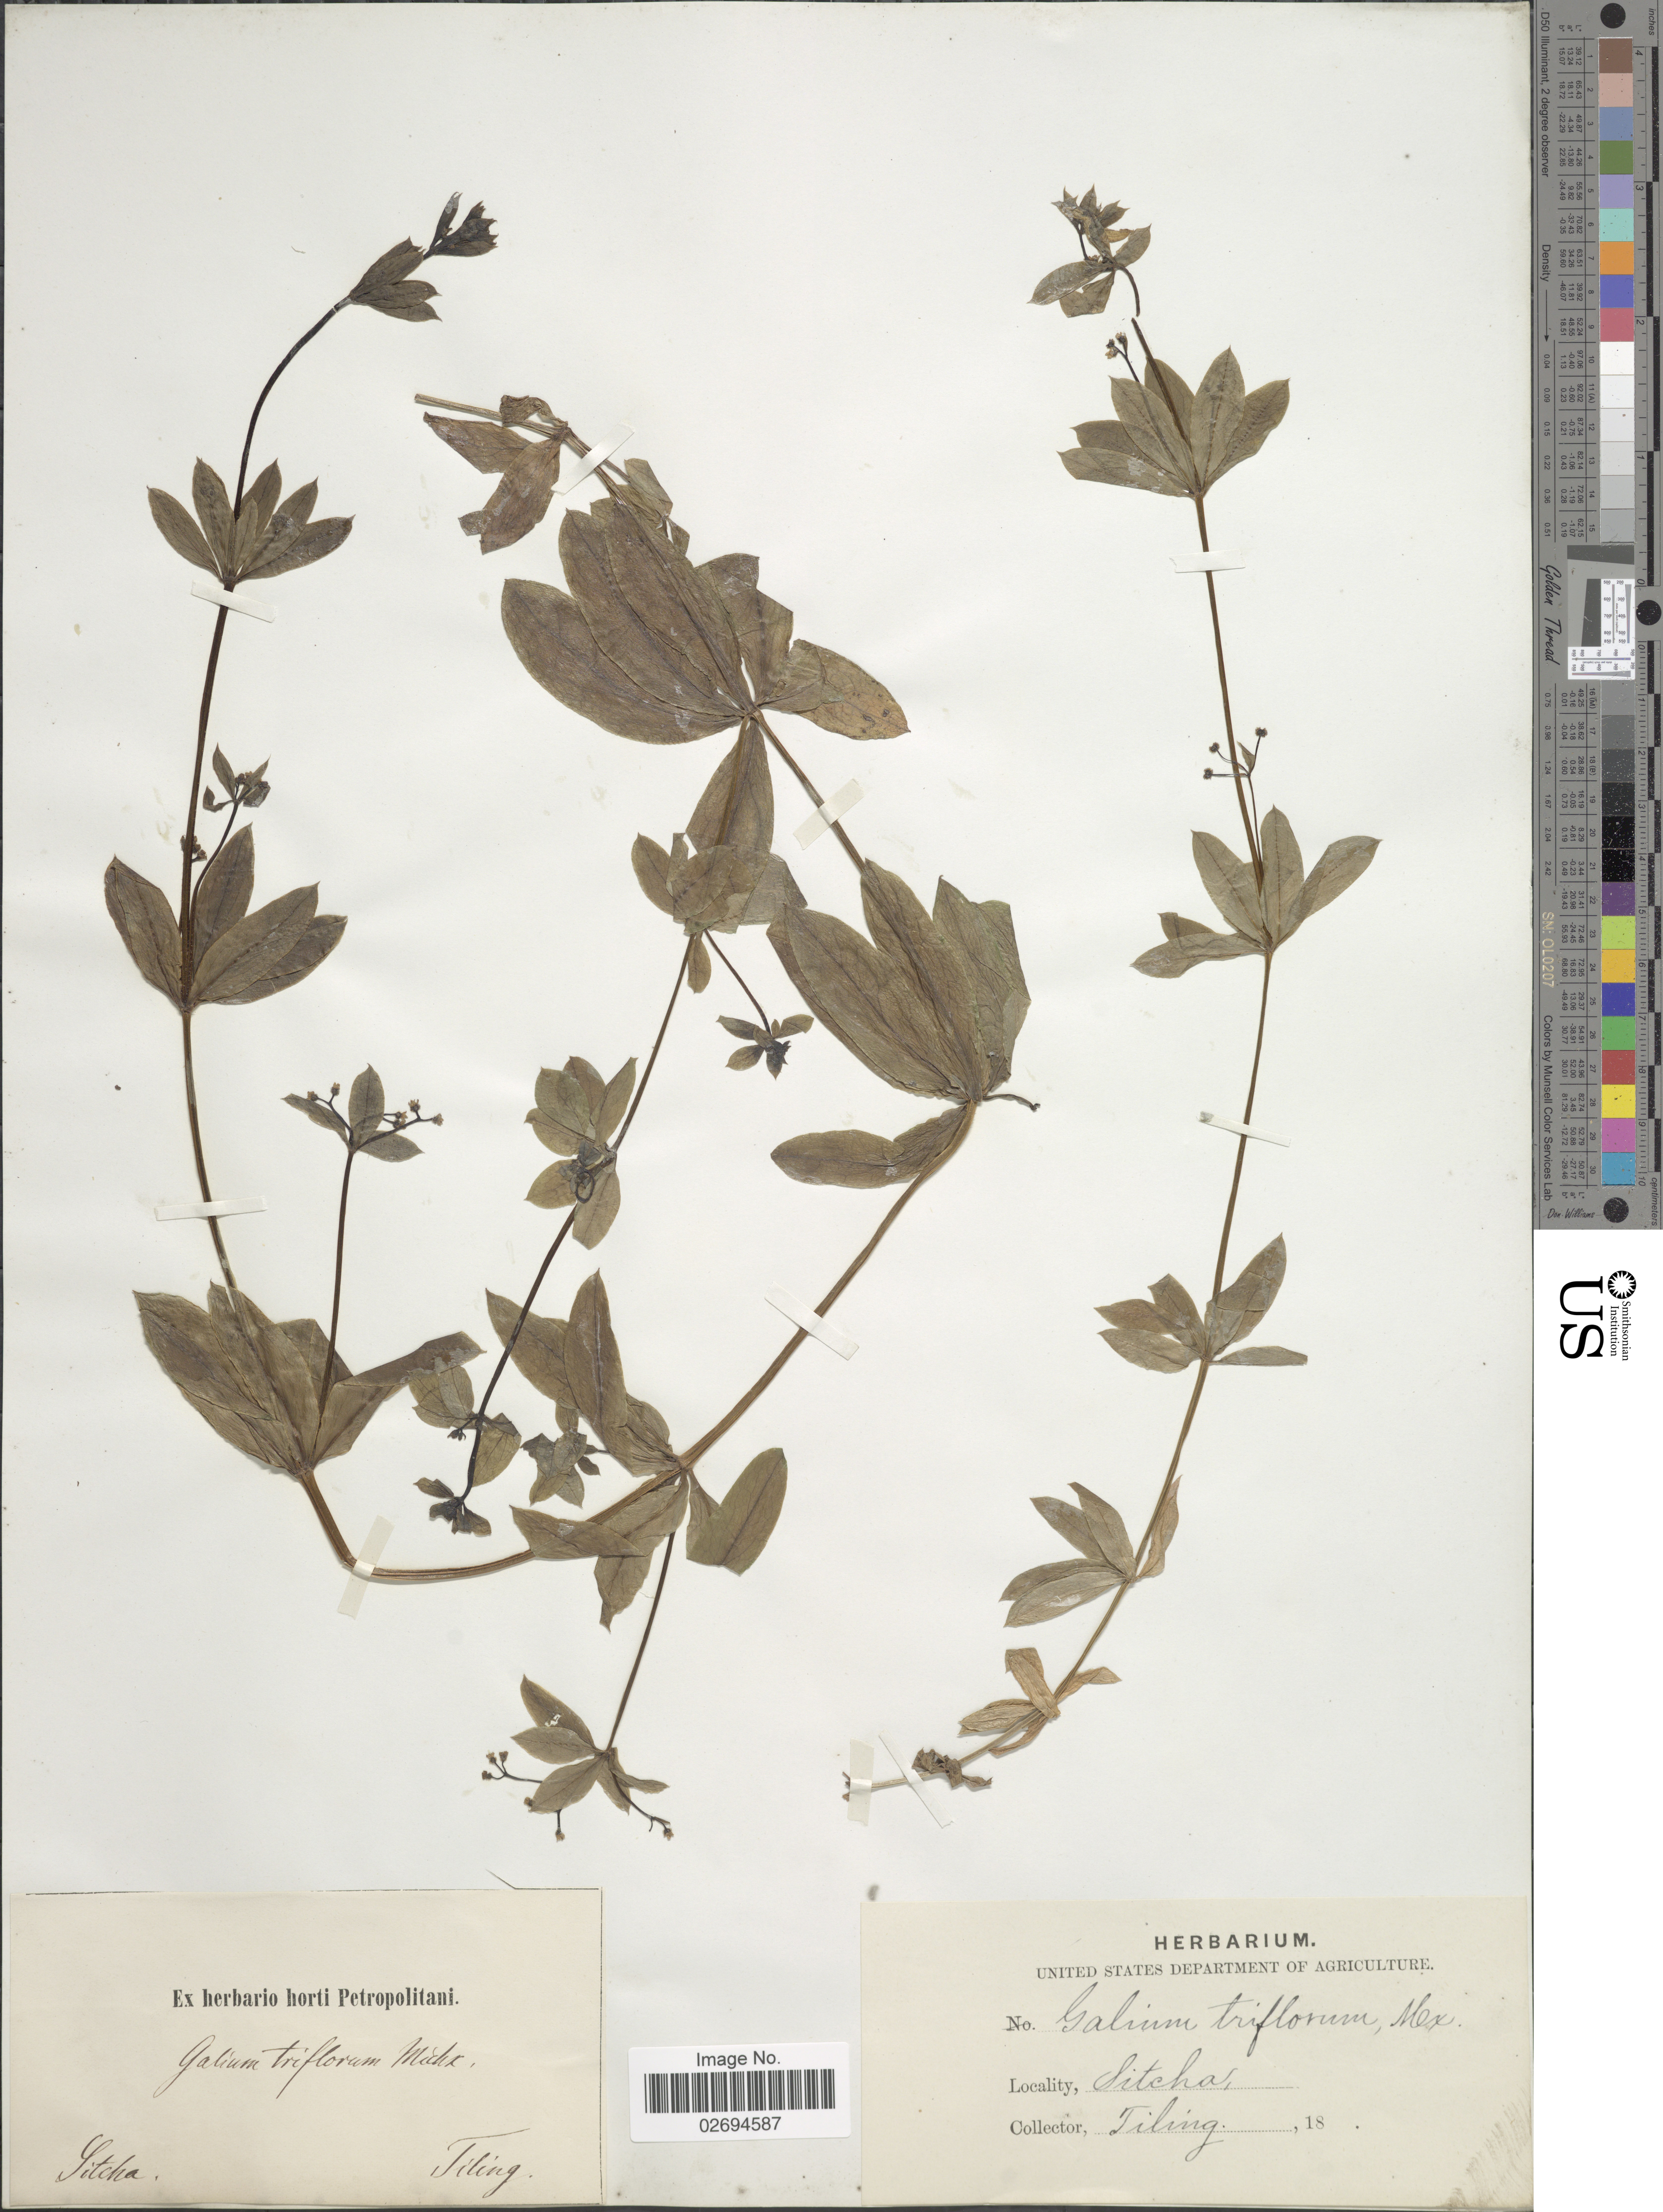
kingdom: Plantae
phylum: Tracheophyta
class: Magnoliopsida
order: Gentianales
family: Rubiaceae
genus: Galium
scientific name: Galium triflorum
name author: Michx.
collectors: -. Tiling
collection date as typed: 18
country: United States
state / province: Alaska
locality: Sitcha [Sitka]